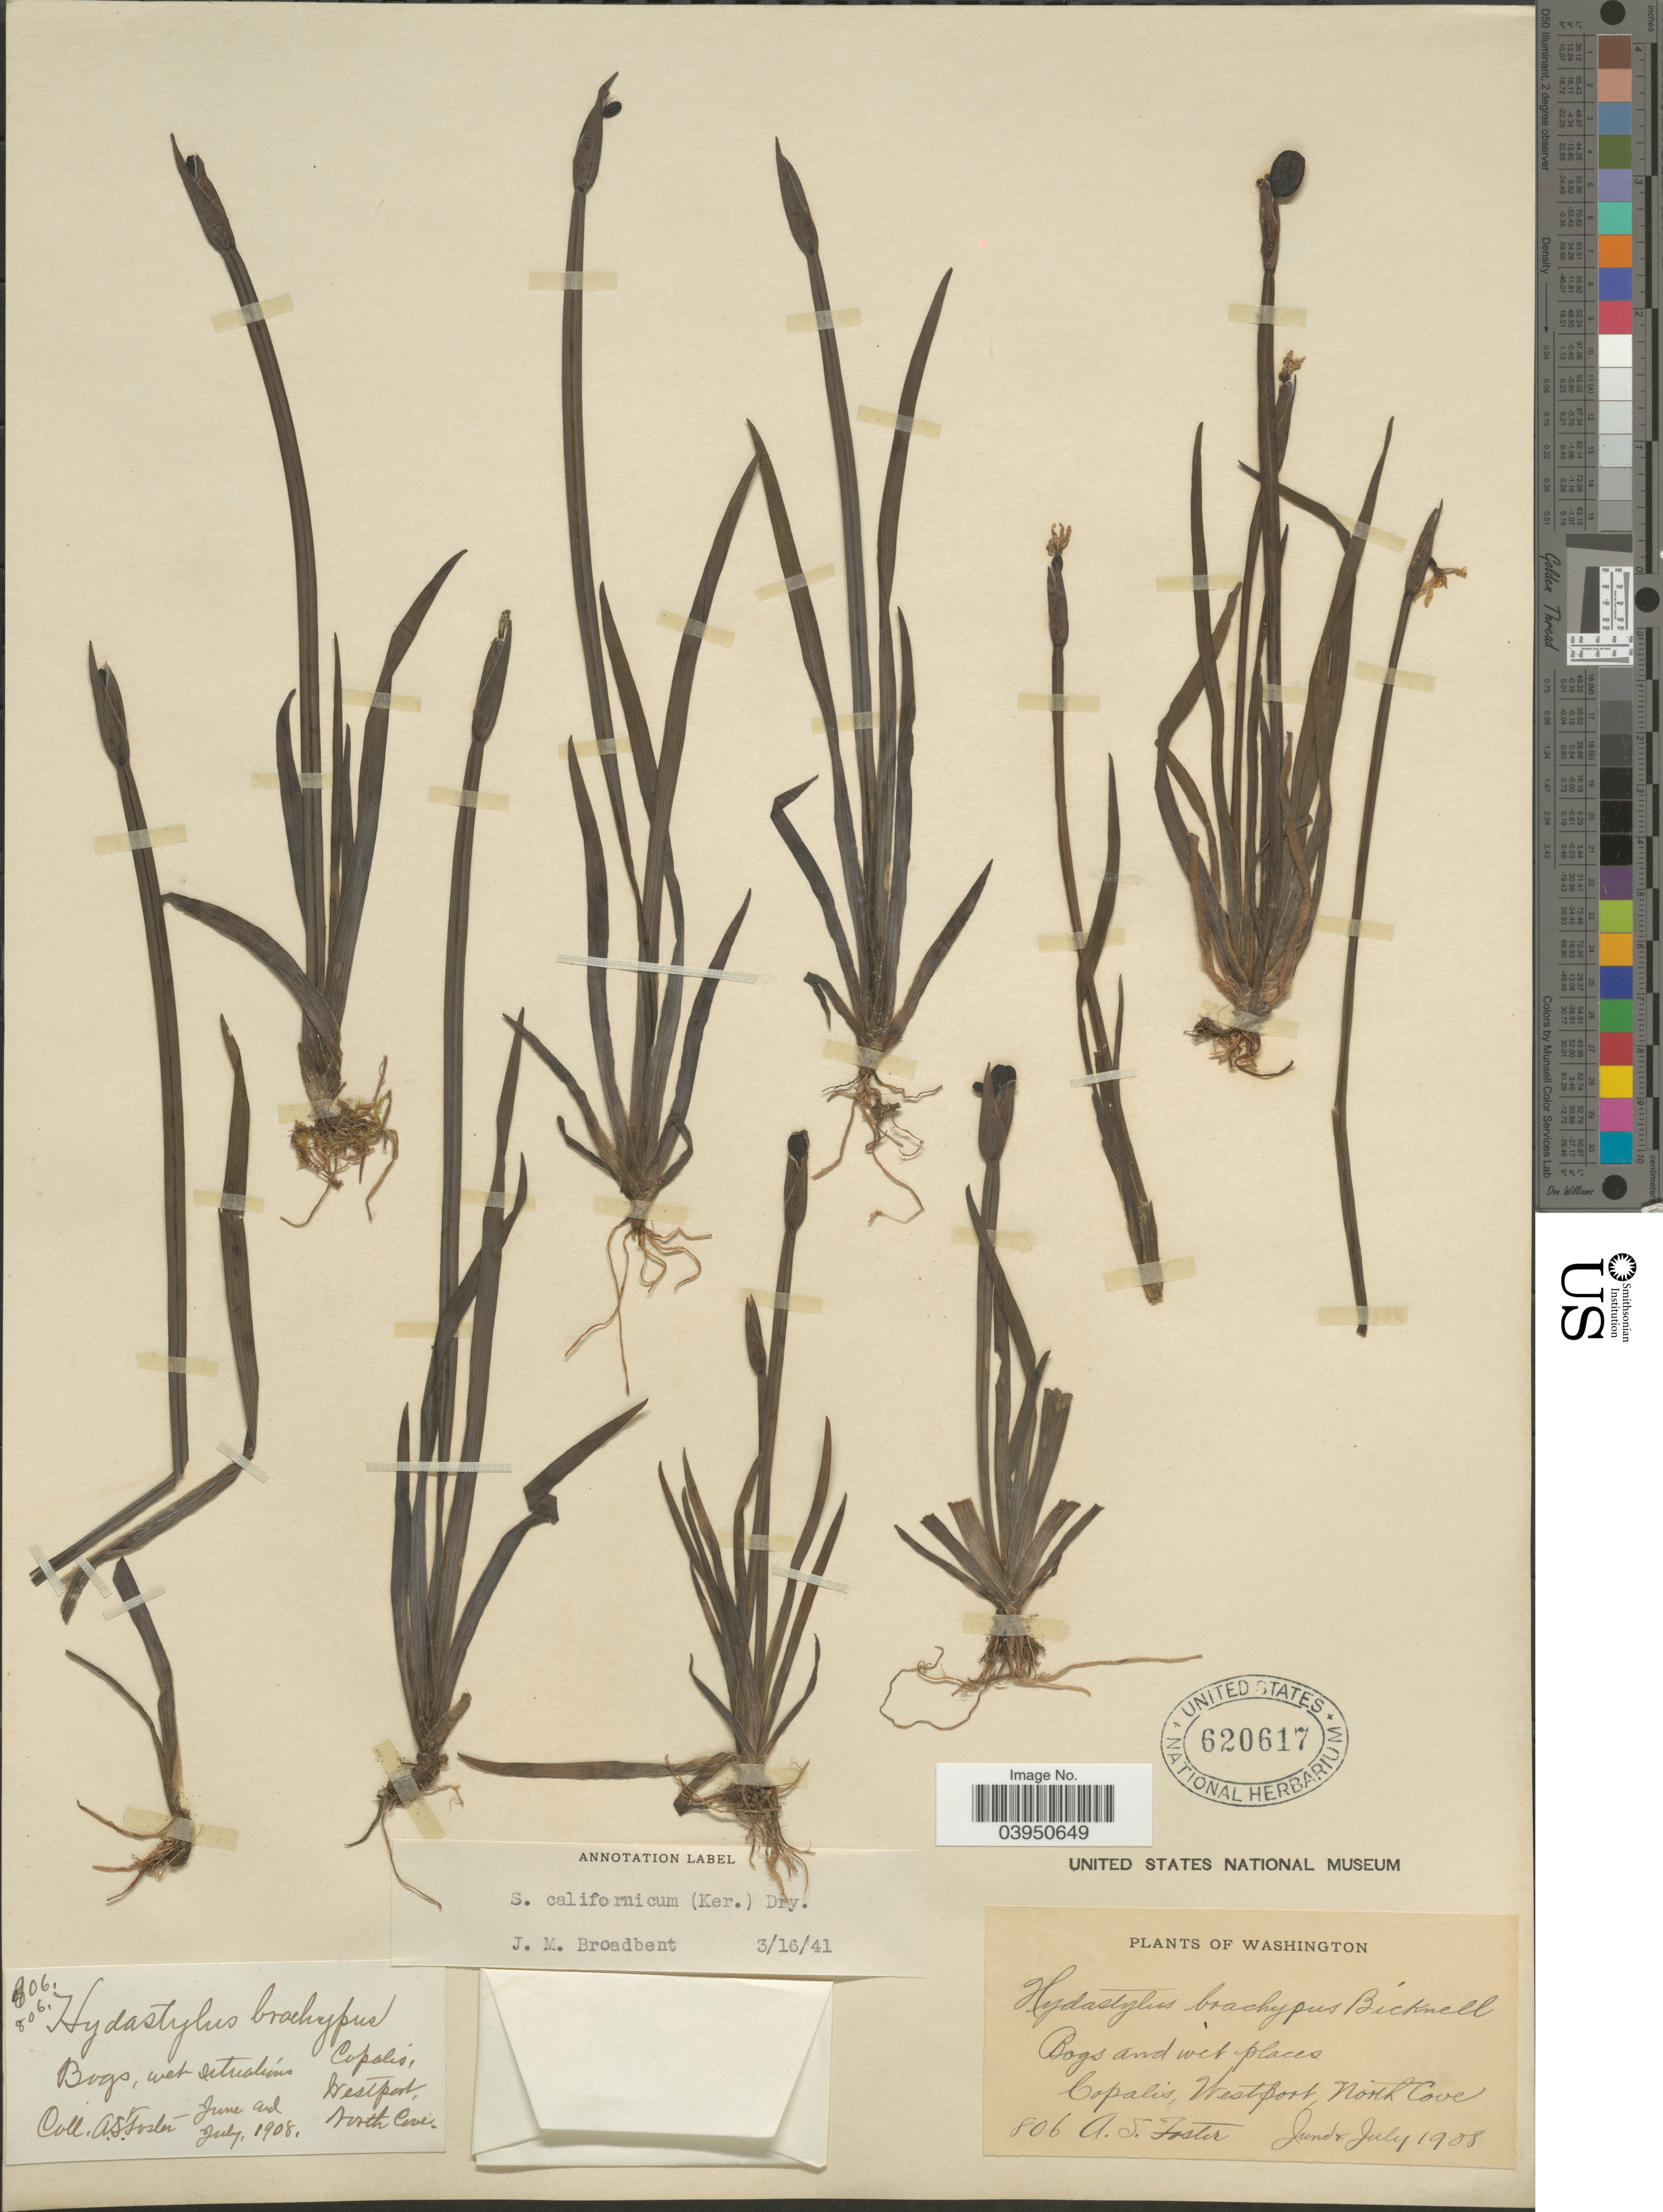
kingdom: Plantae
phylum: Tracheophyta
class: Liliopsida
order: Asparagales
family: Iridaceae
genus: Sisyrinchium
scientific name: Sisyrinchium californicum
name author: (Ker Gawl.) Dryand.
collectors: A. S. Foster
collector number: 806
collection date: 1908-06/1908-07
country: United States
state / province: Washington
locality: Copalis, Westport, North Cove.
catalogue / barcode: US 620617